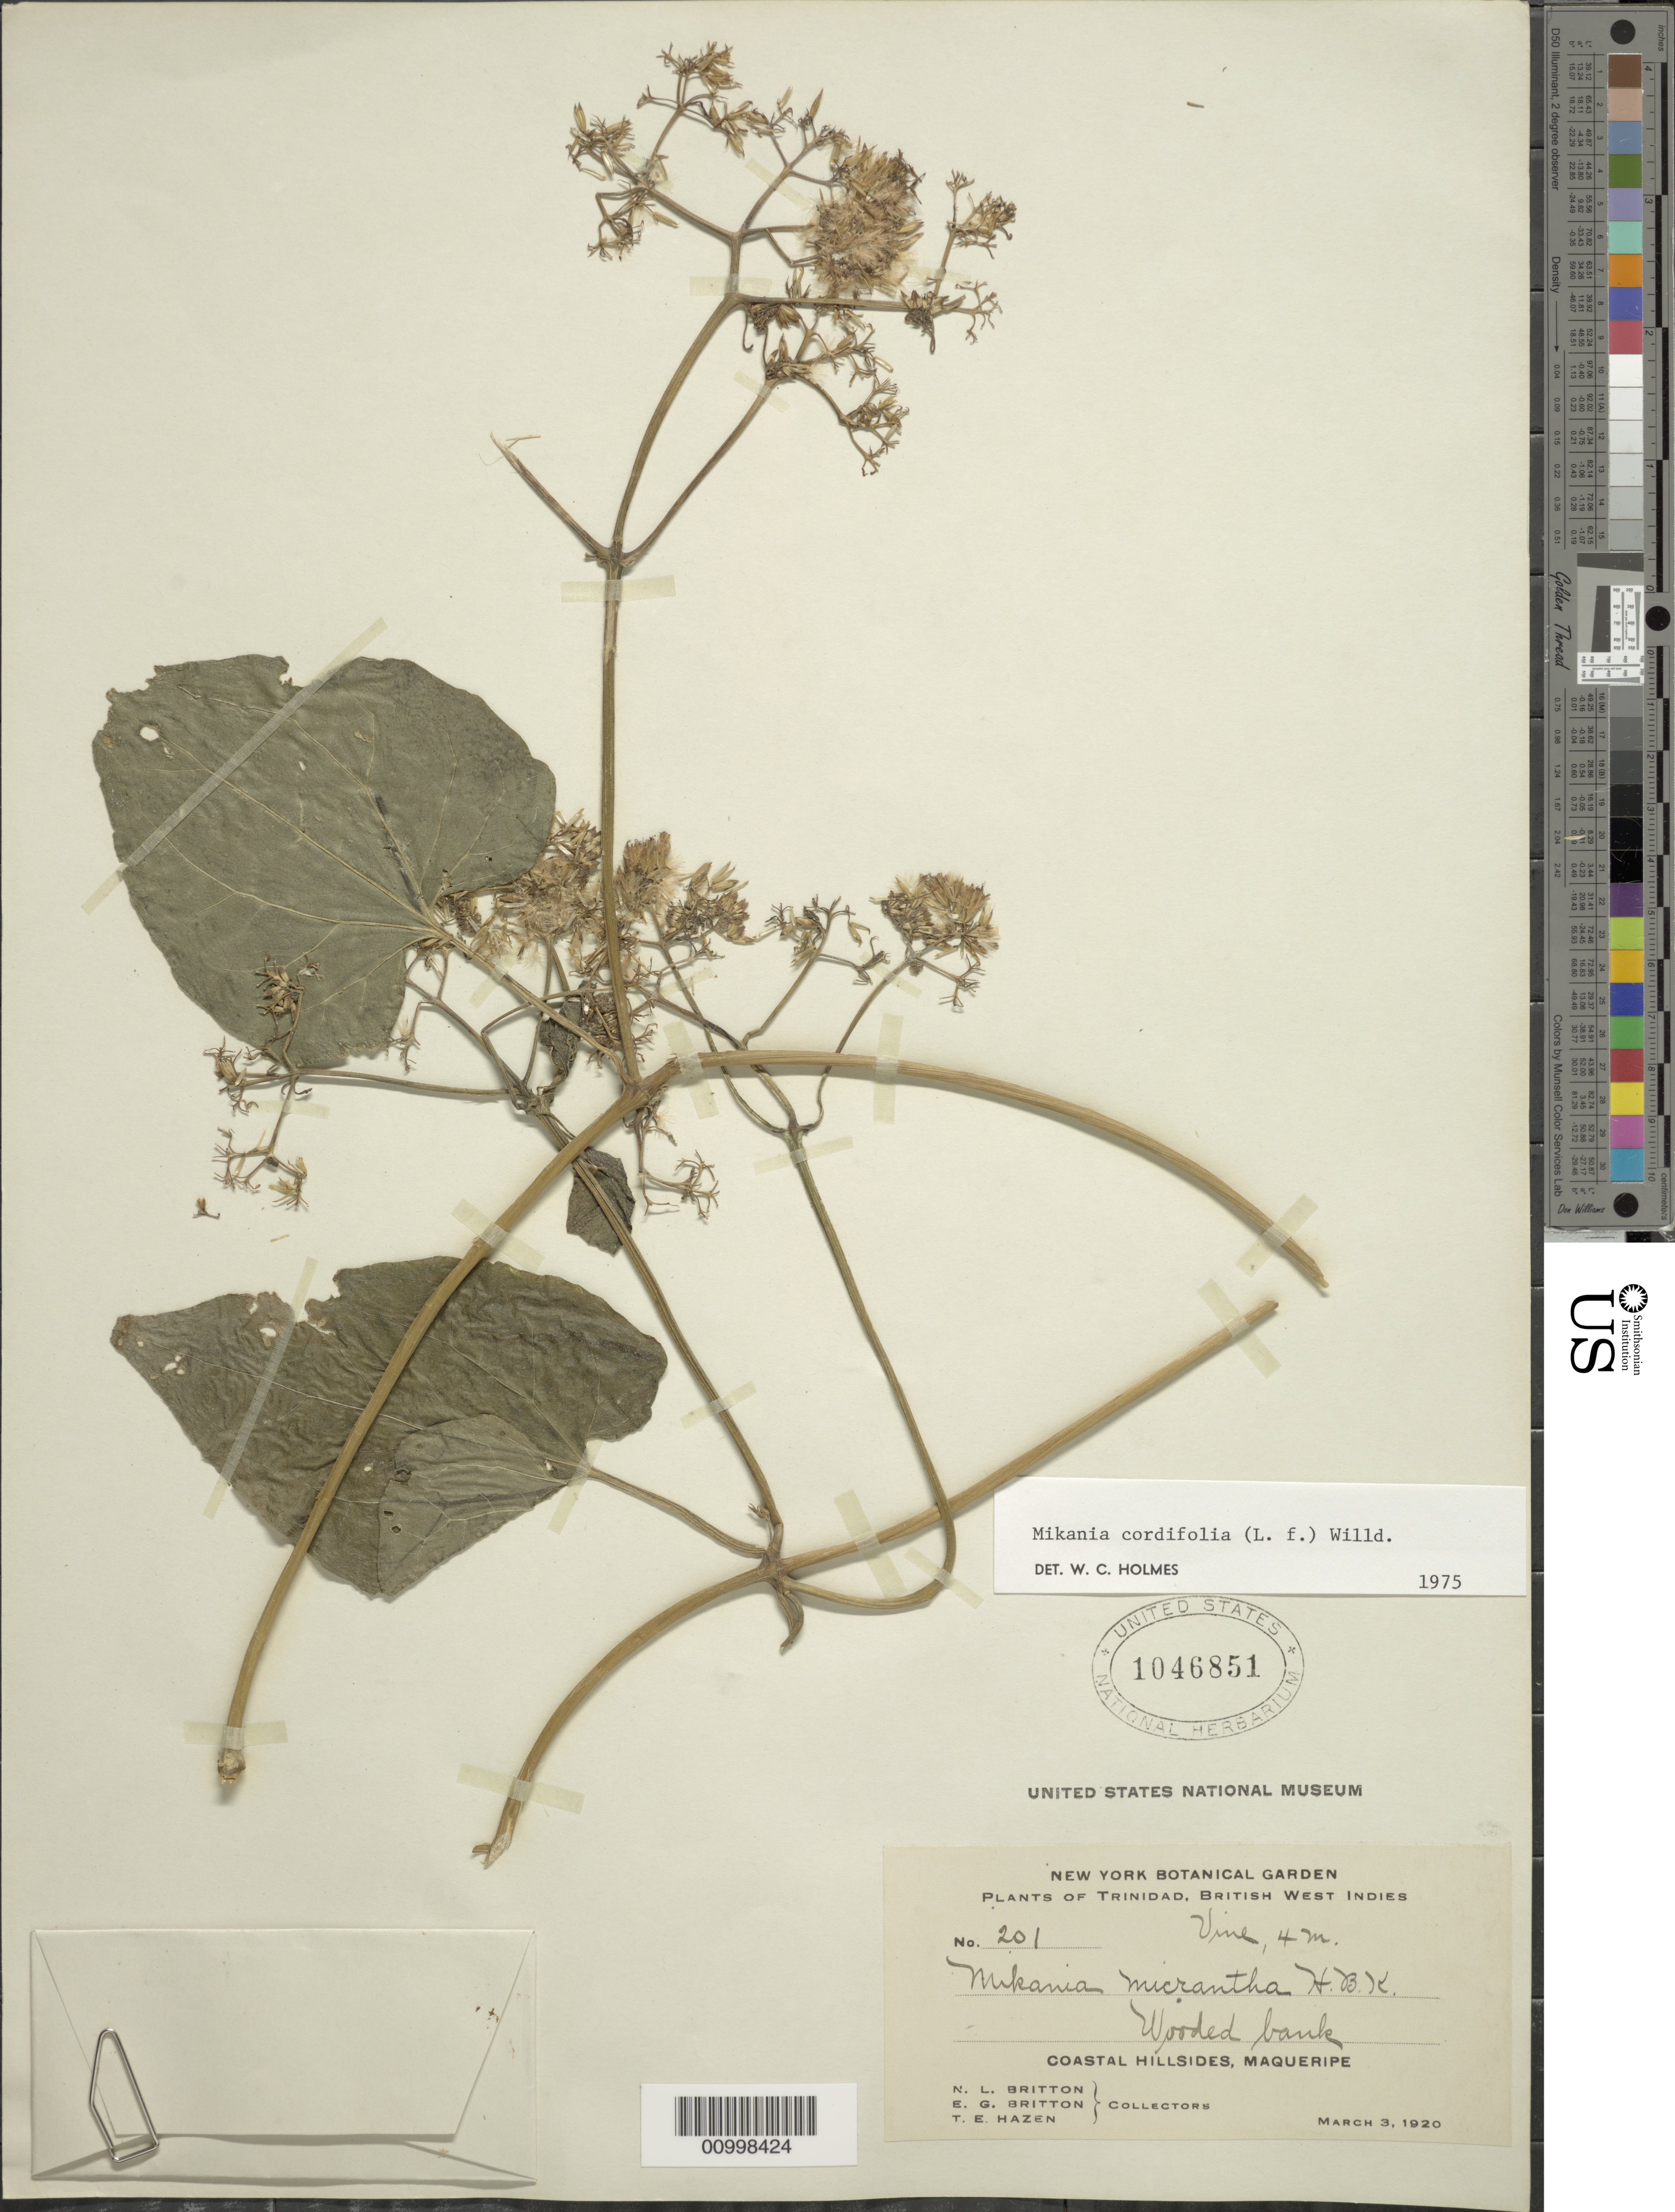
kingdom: Plantae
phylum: Tracheophyta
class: Magnoliopsida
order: Asterales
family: Asteraceae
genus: Mikania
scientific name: Mikania cordifolia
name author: Kunth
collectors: N. Britton, E. G. Britton & T. E. Hazen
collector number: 201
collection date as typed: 03 Mar 1920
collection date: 1920-03-03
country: Trinidad and Tobago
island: Trinidad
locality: Coastal hillsides, Maqueripe. Wooded bank.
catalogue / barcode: US 1046851